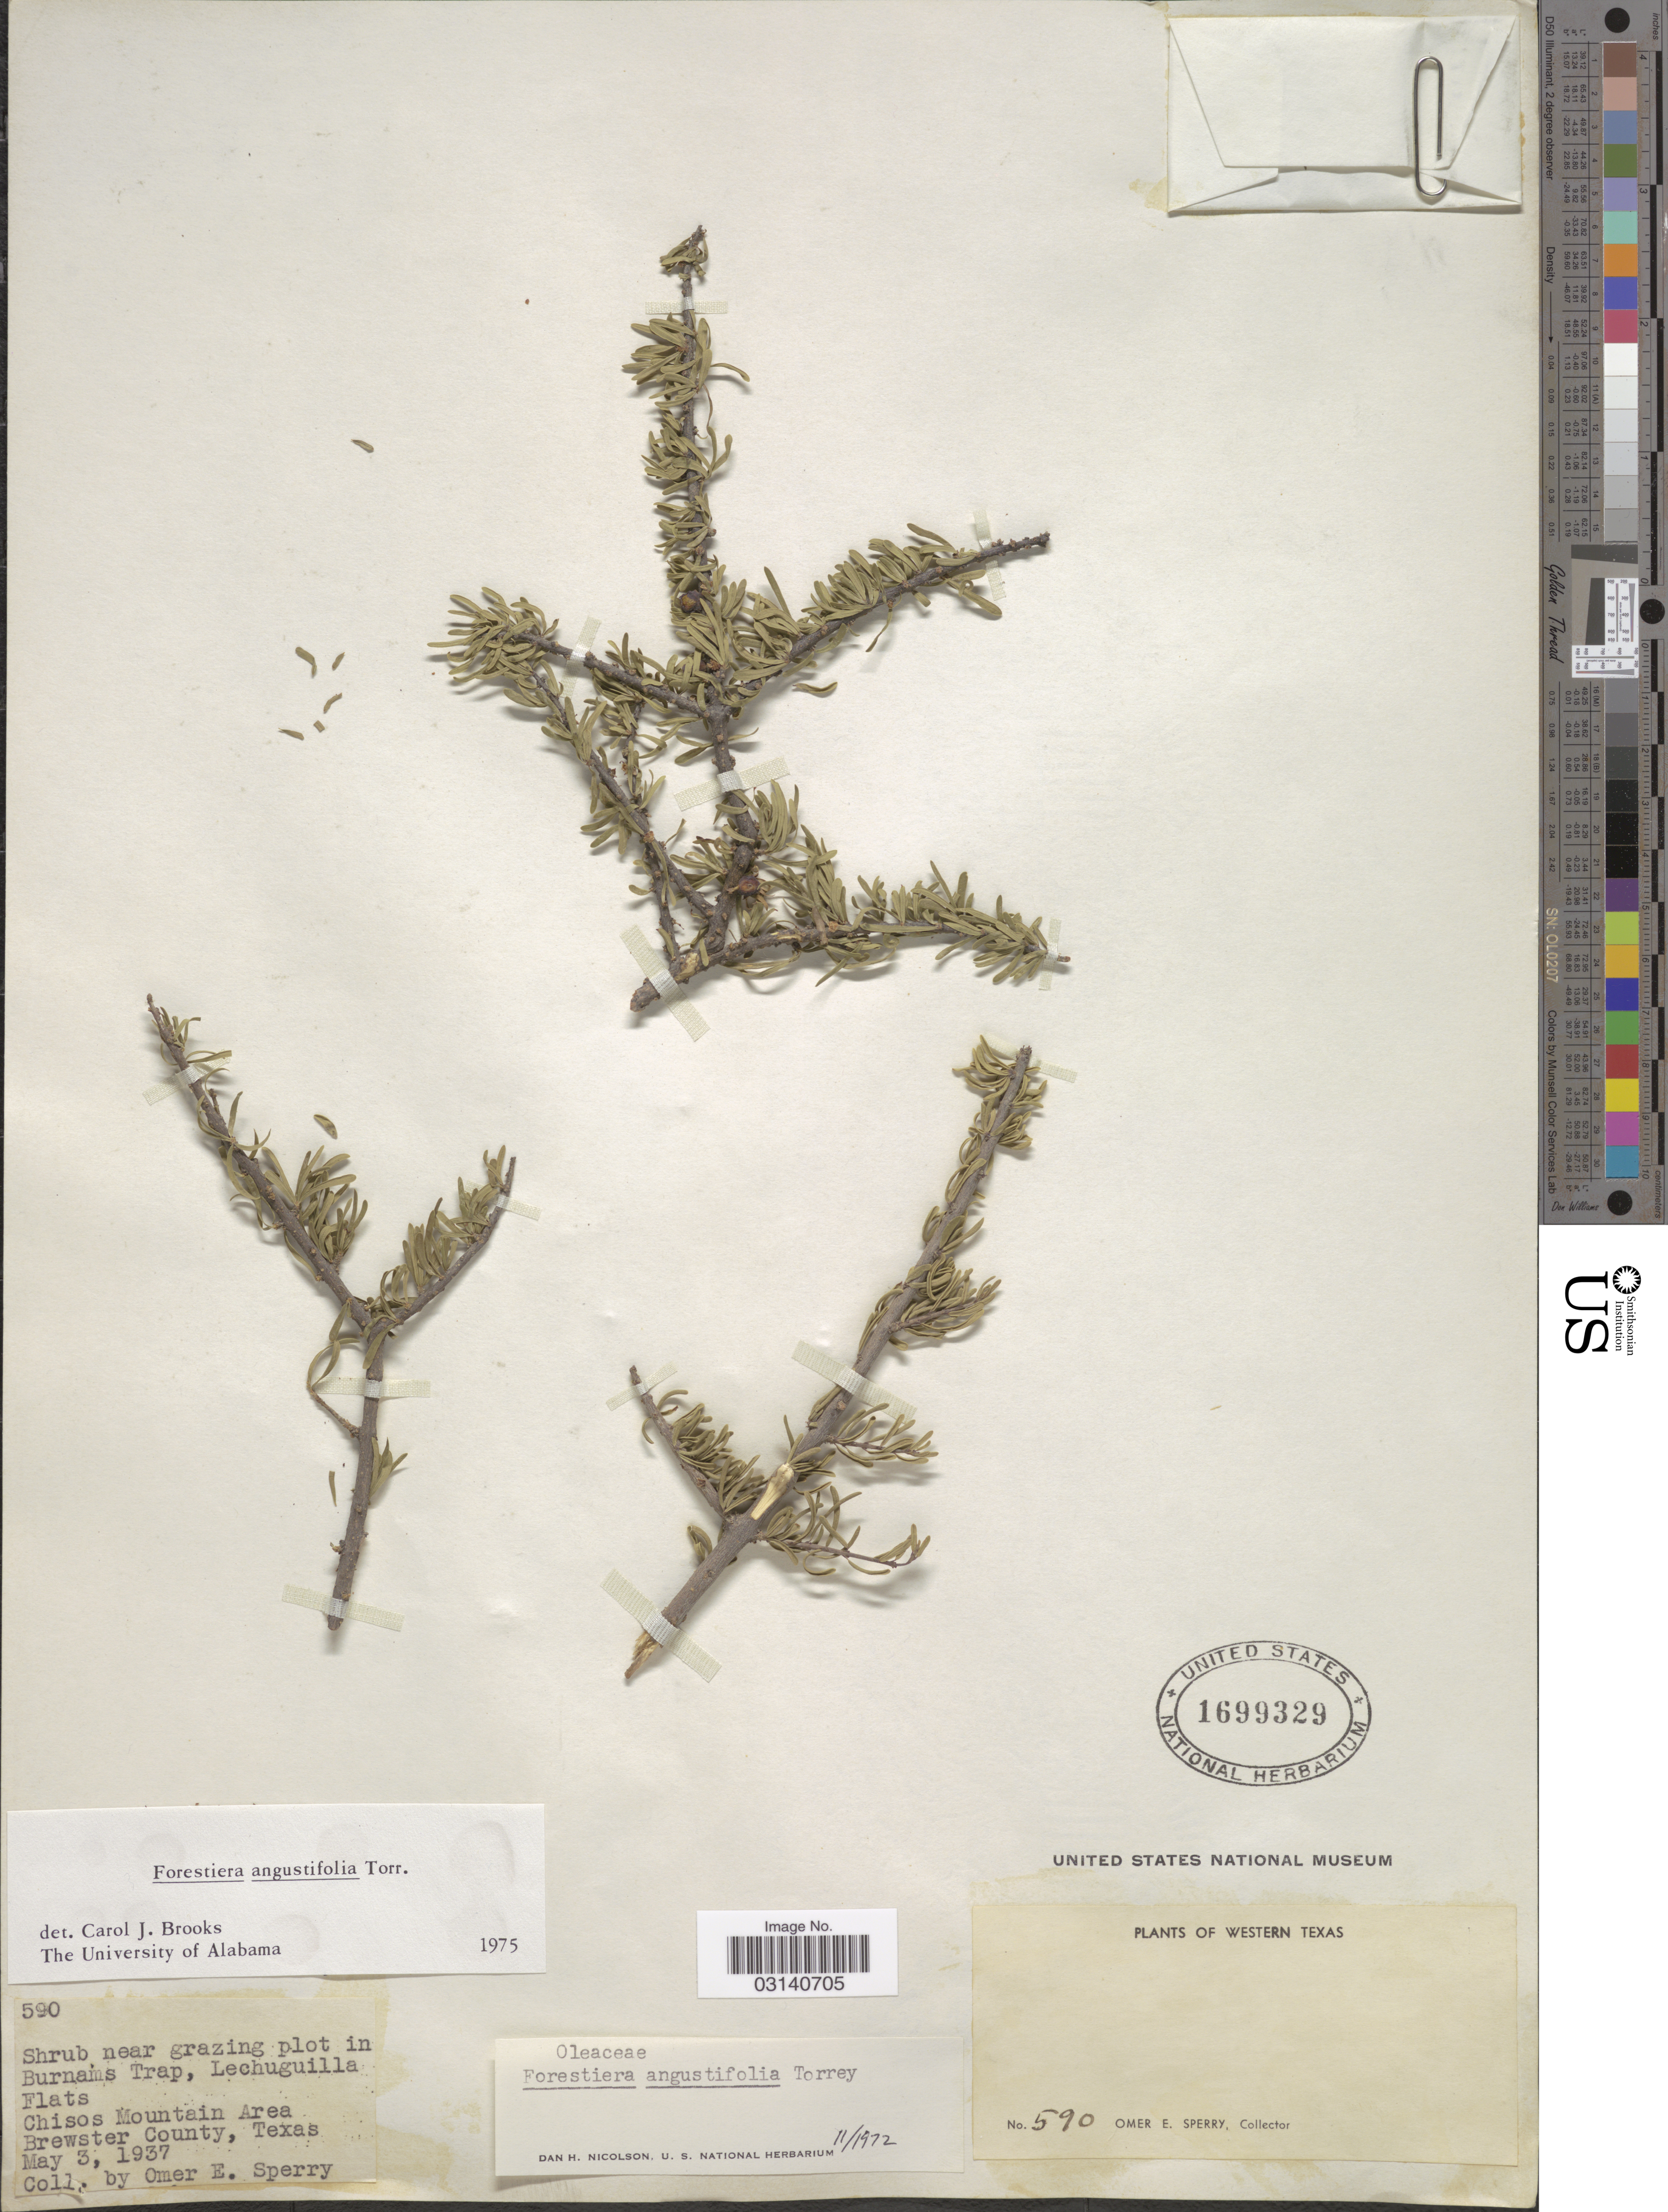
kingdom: Plantae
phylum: Tracheophyta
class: Magnoliopsida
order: Lamiales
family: Oleaceae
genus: Forestiera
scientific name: Forestiera angustifolia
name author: Torr.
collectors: O. E. Sperry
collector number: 590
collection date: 1937-05-03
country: United States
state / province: Texas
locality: Shrub near grazing plot in Burnams Trap, Lechuguilla, Chisos Mountain Area, Brewster County, Texas.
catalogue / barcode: US 1699329